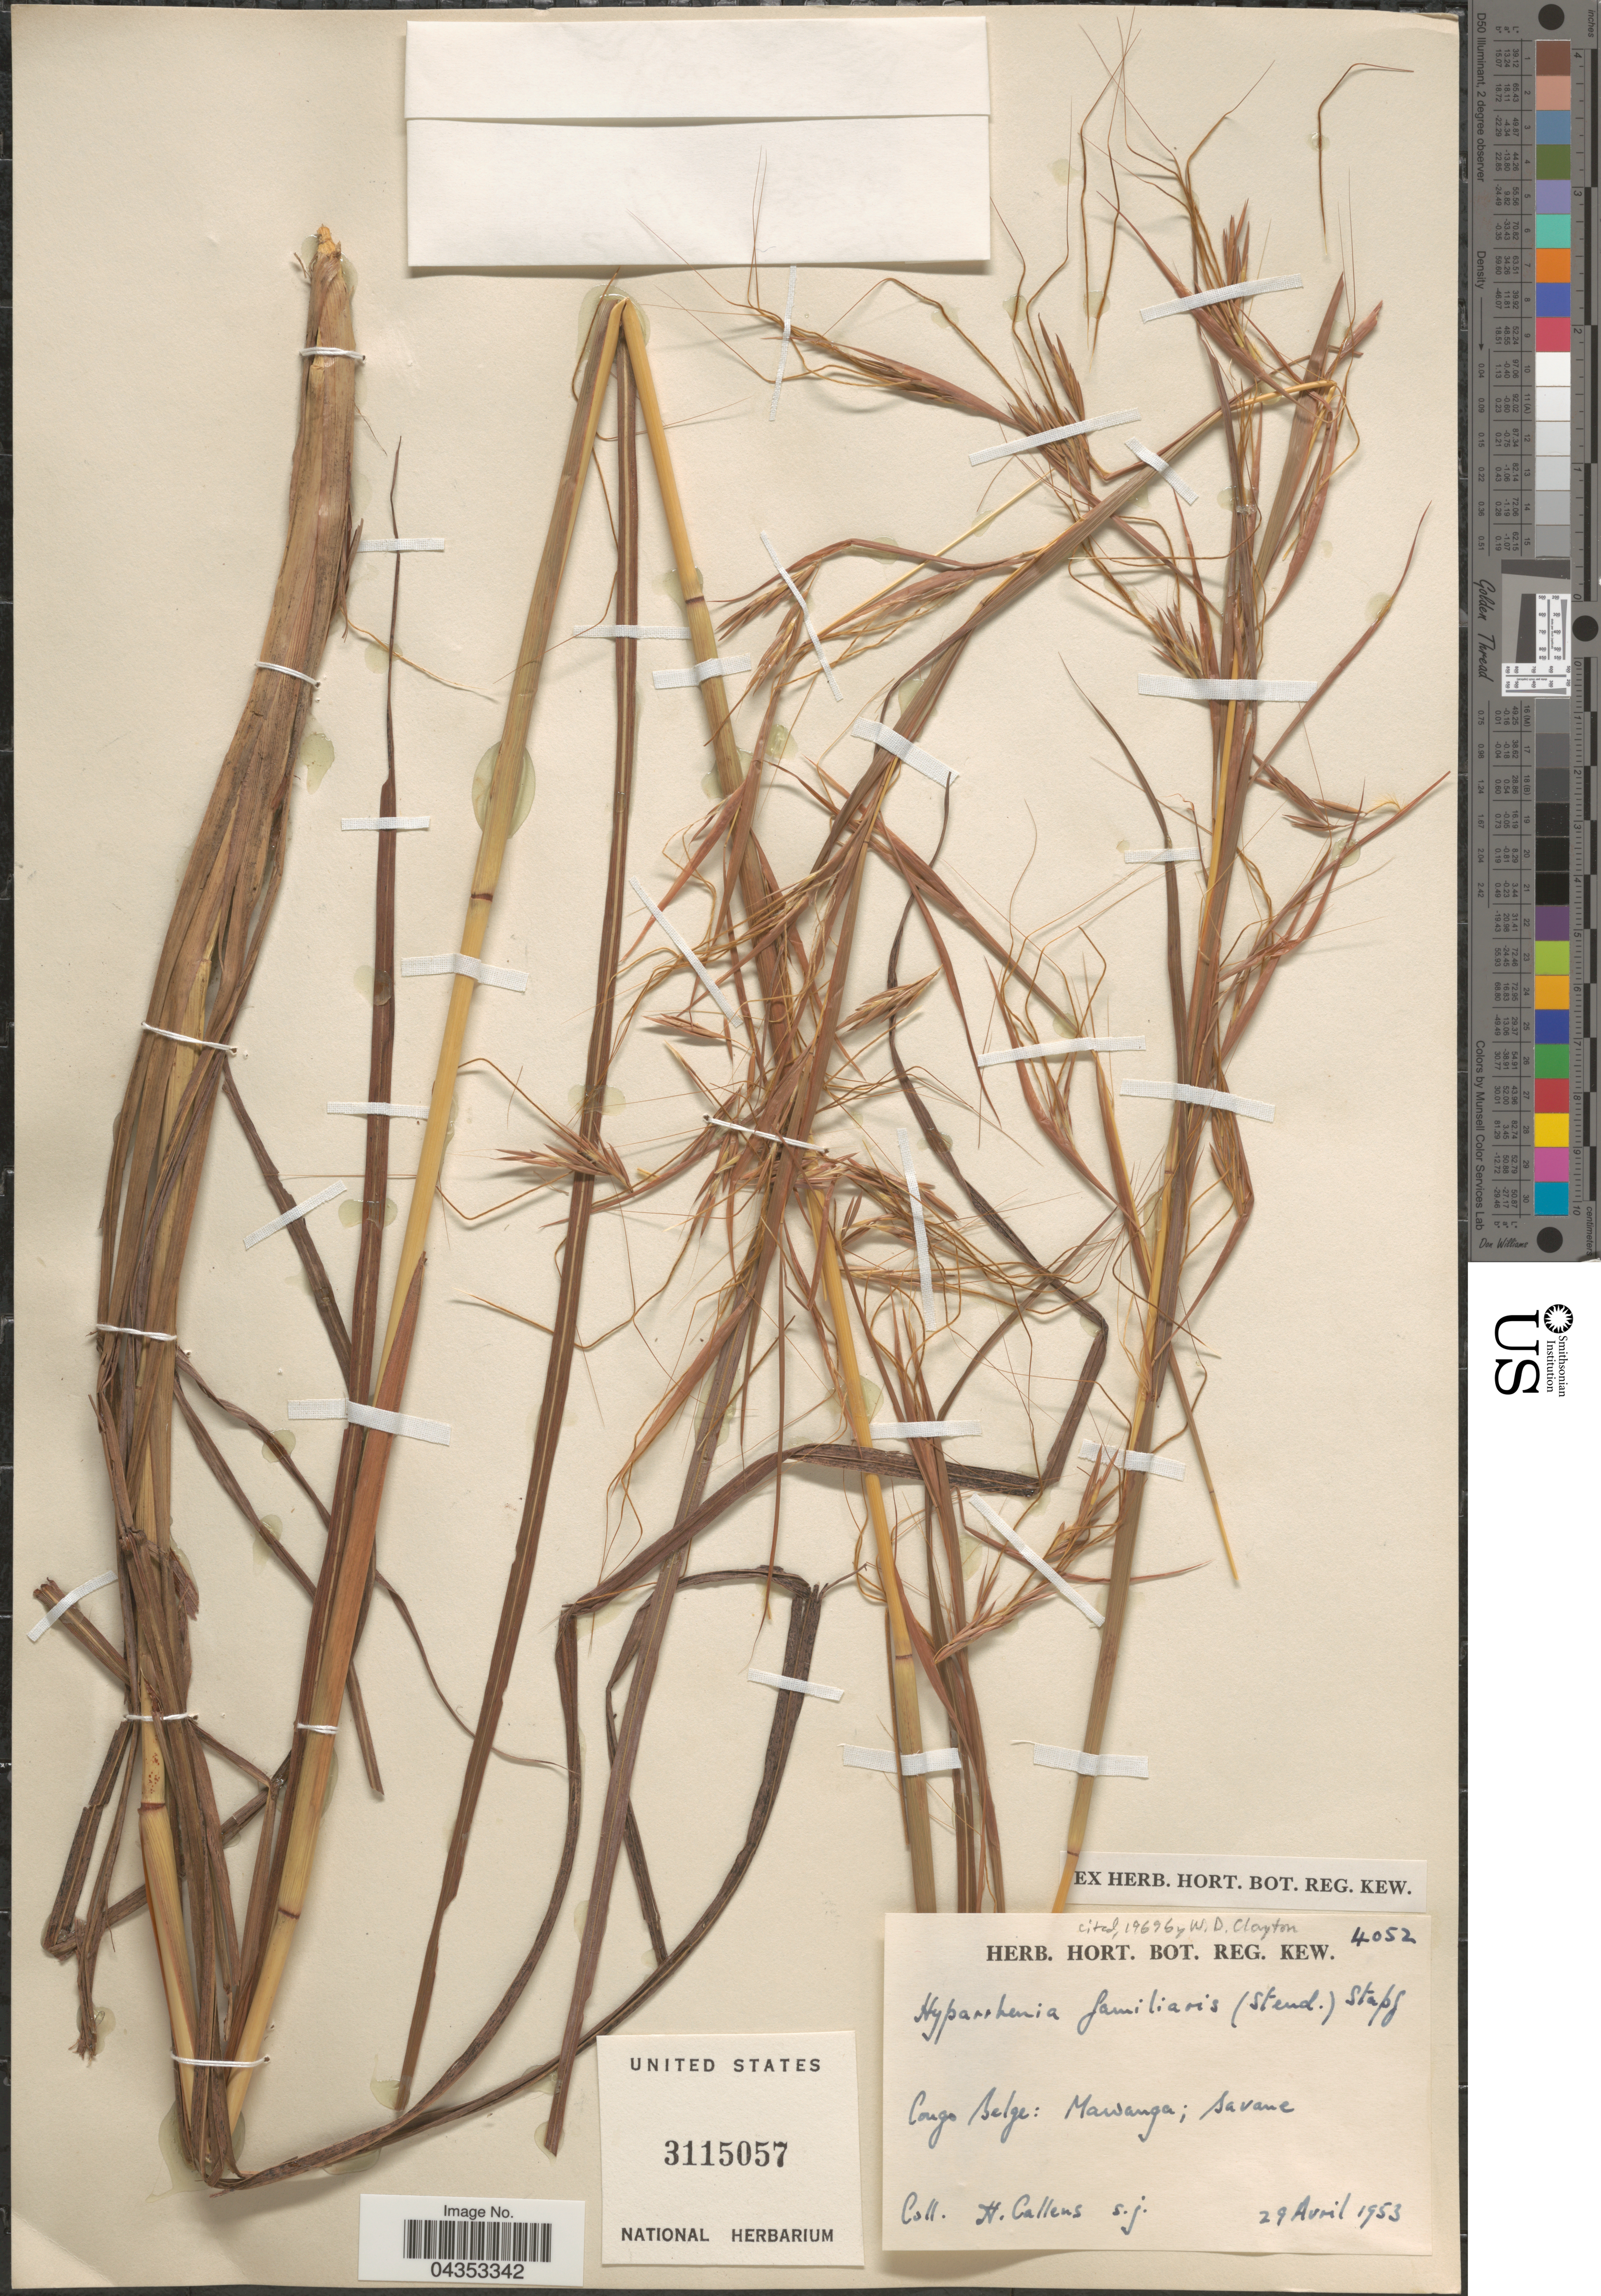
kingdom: Plantae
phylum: Tracheophyta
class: Liliopsida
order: Poales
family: Poaceae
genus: Hyparrhenia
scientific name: Hyparrhenia familiaris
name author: (Steud.) Stapf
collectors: H. Callens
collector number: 4052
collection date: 1953-04-29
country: Congo, Democratic Republic of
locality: Congo Belge; Mawanga; savane.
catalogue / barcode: US 3115057